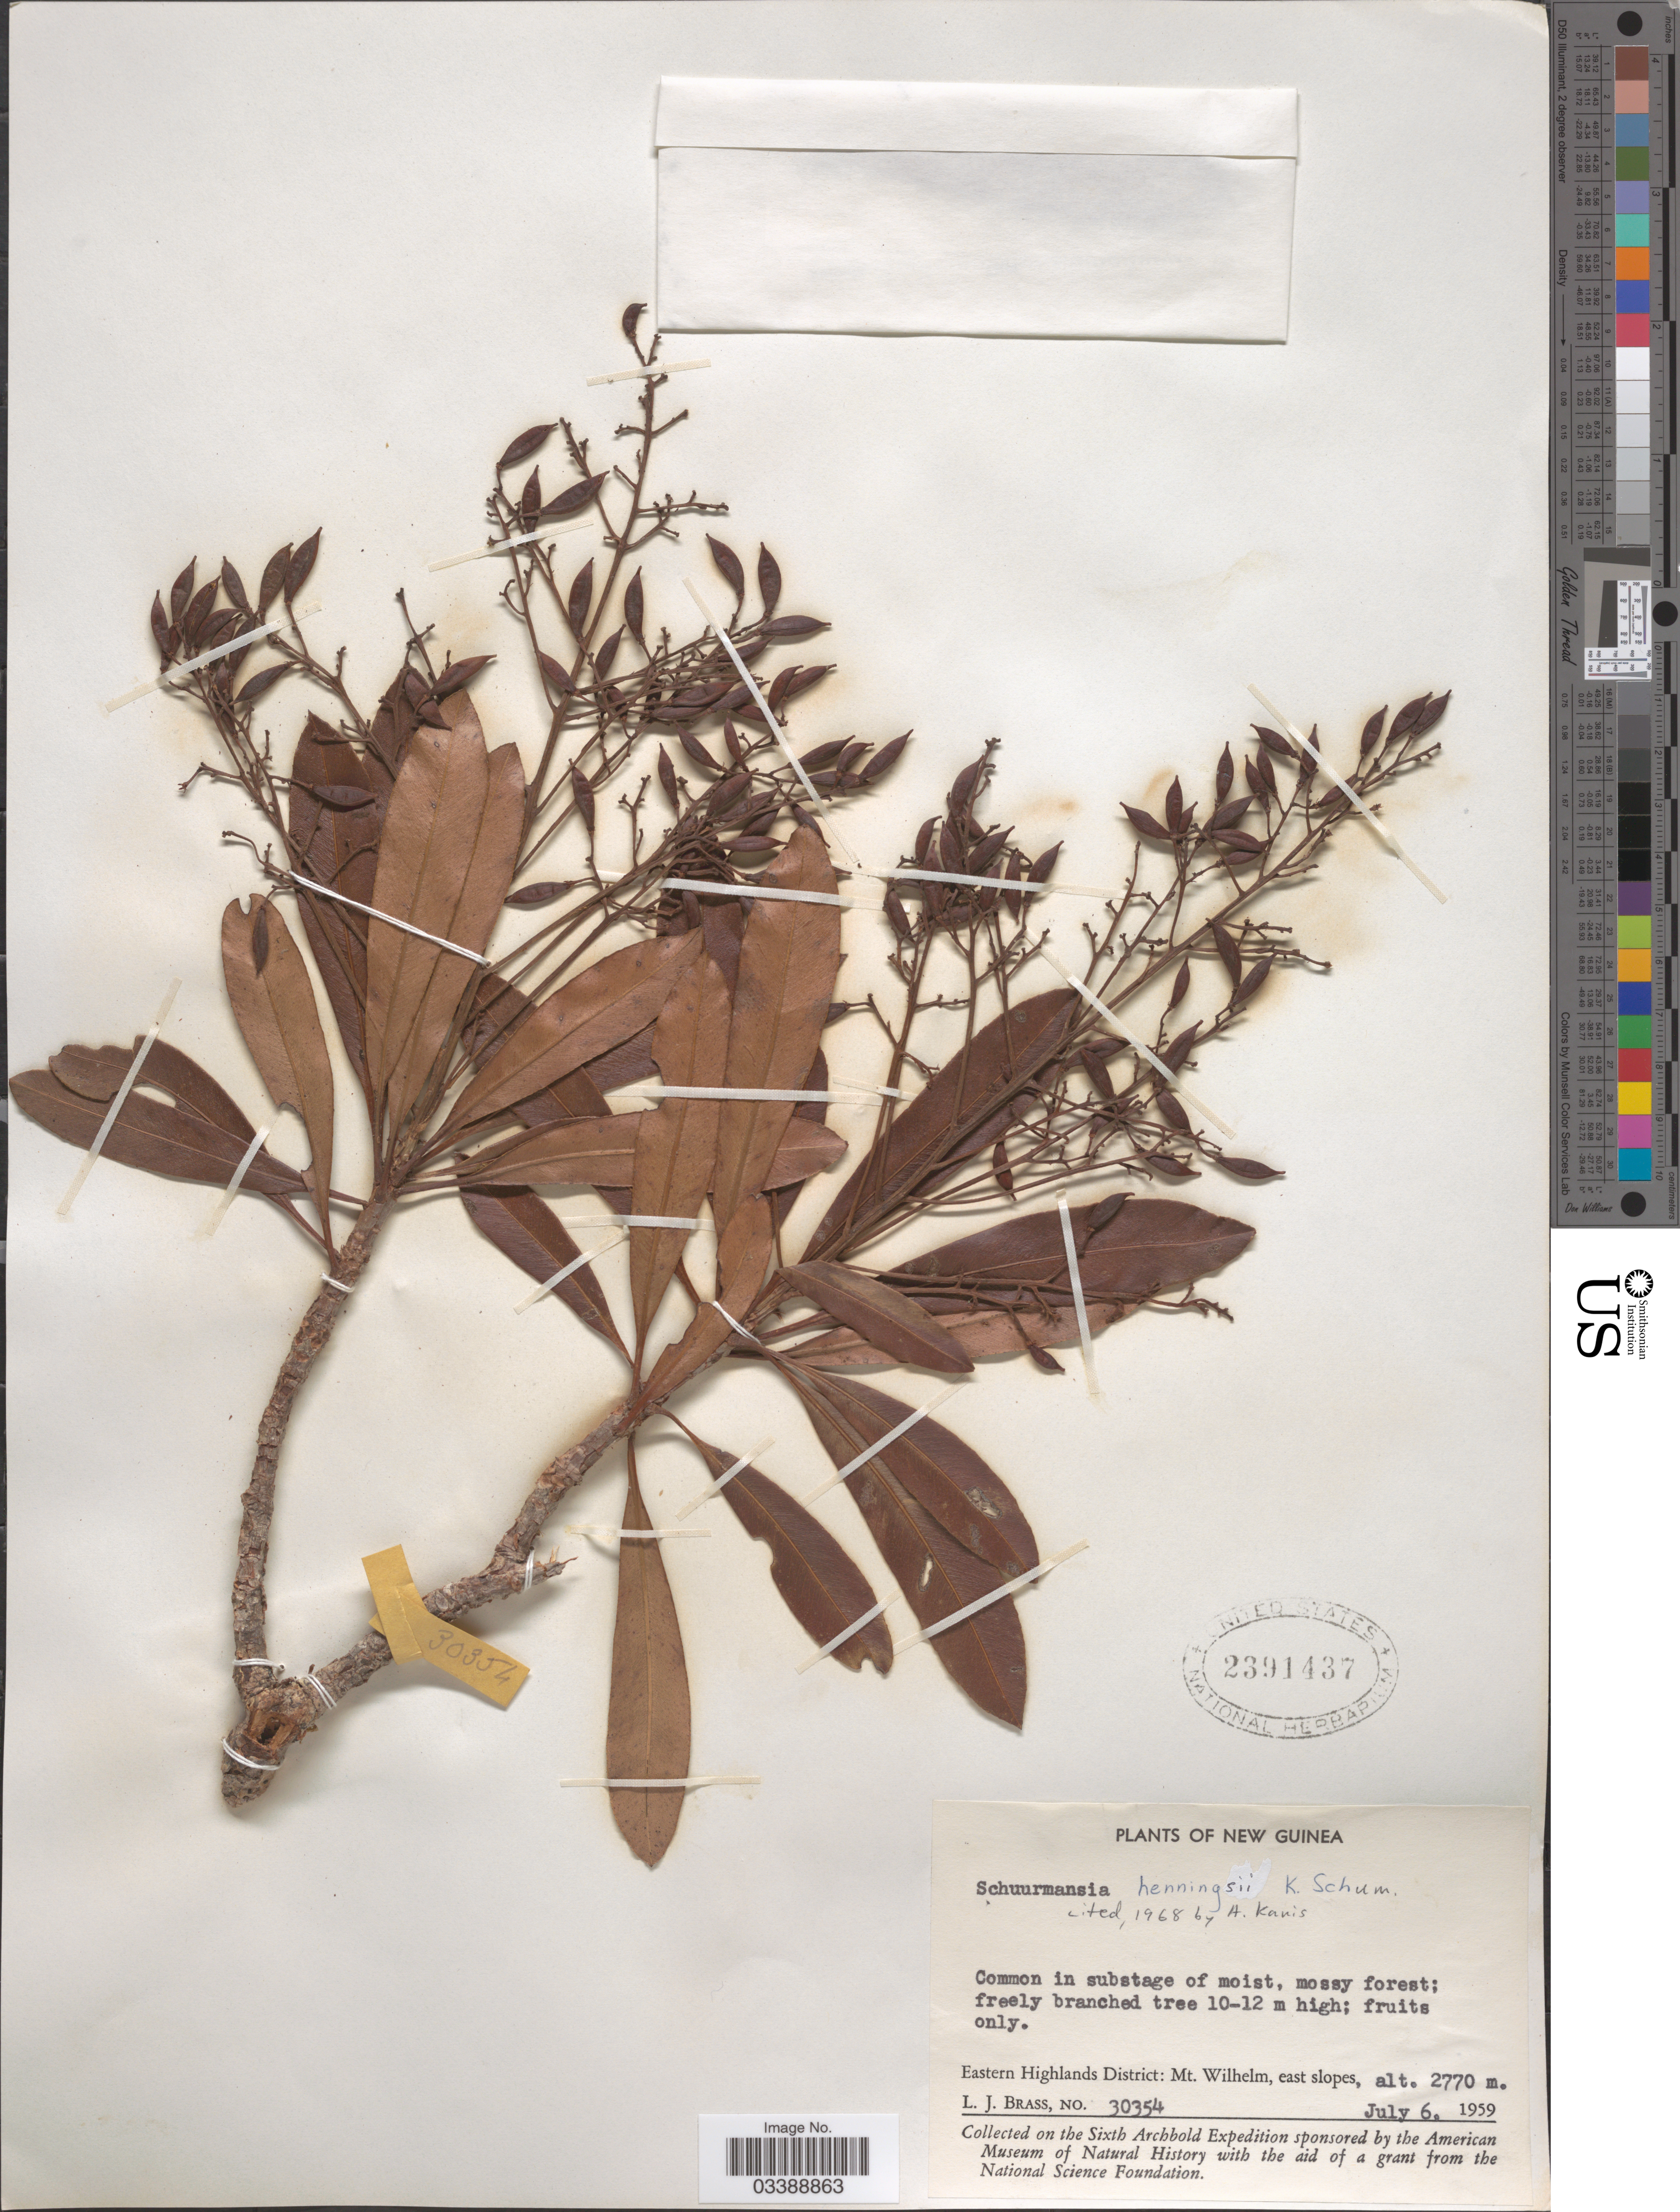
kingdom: Plantae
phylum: Tracheophyta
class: Magnoliopsida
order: Malpighiales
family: Ochnaceae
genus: Schuurmansia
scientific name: Schuurmansia henningsii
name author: K. Schum.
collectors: L. J. Brass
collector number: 30354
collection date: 1959-07-06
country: Papua New Guinea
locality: New Guinea. Eastern Highlands District: Mt. Wilhelm, east slopes.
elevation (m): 2770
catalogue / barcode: US 2391437